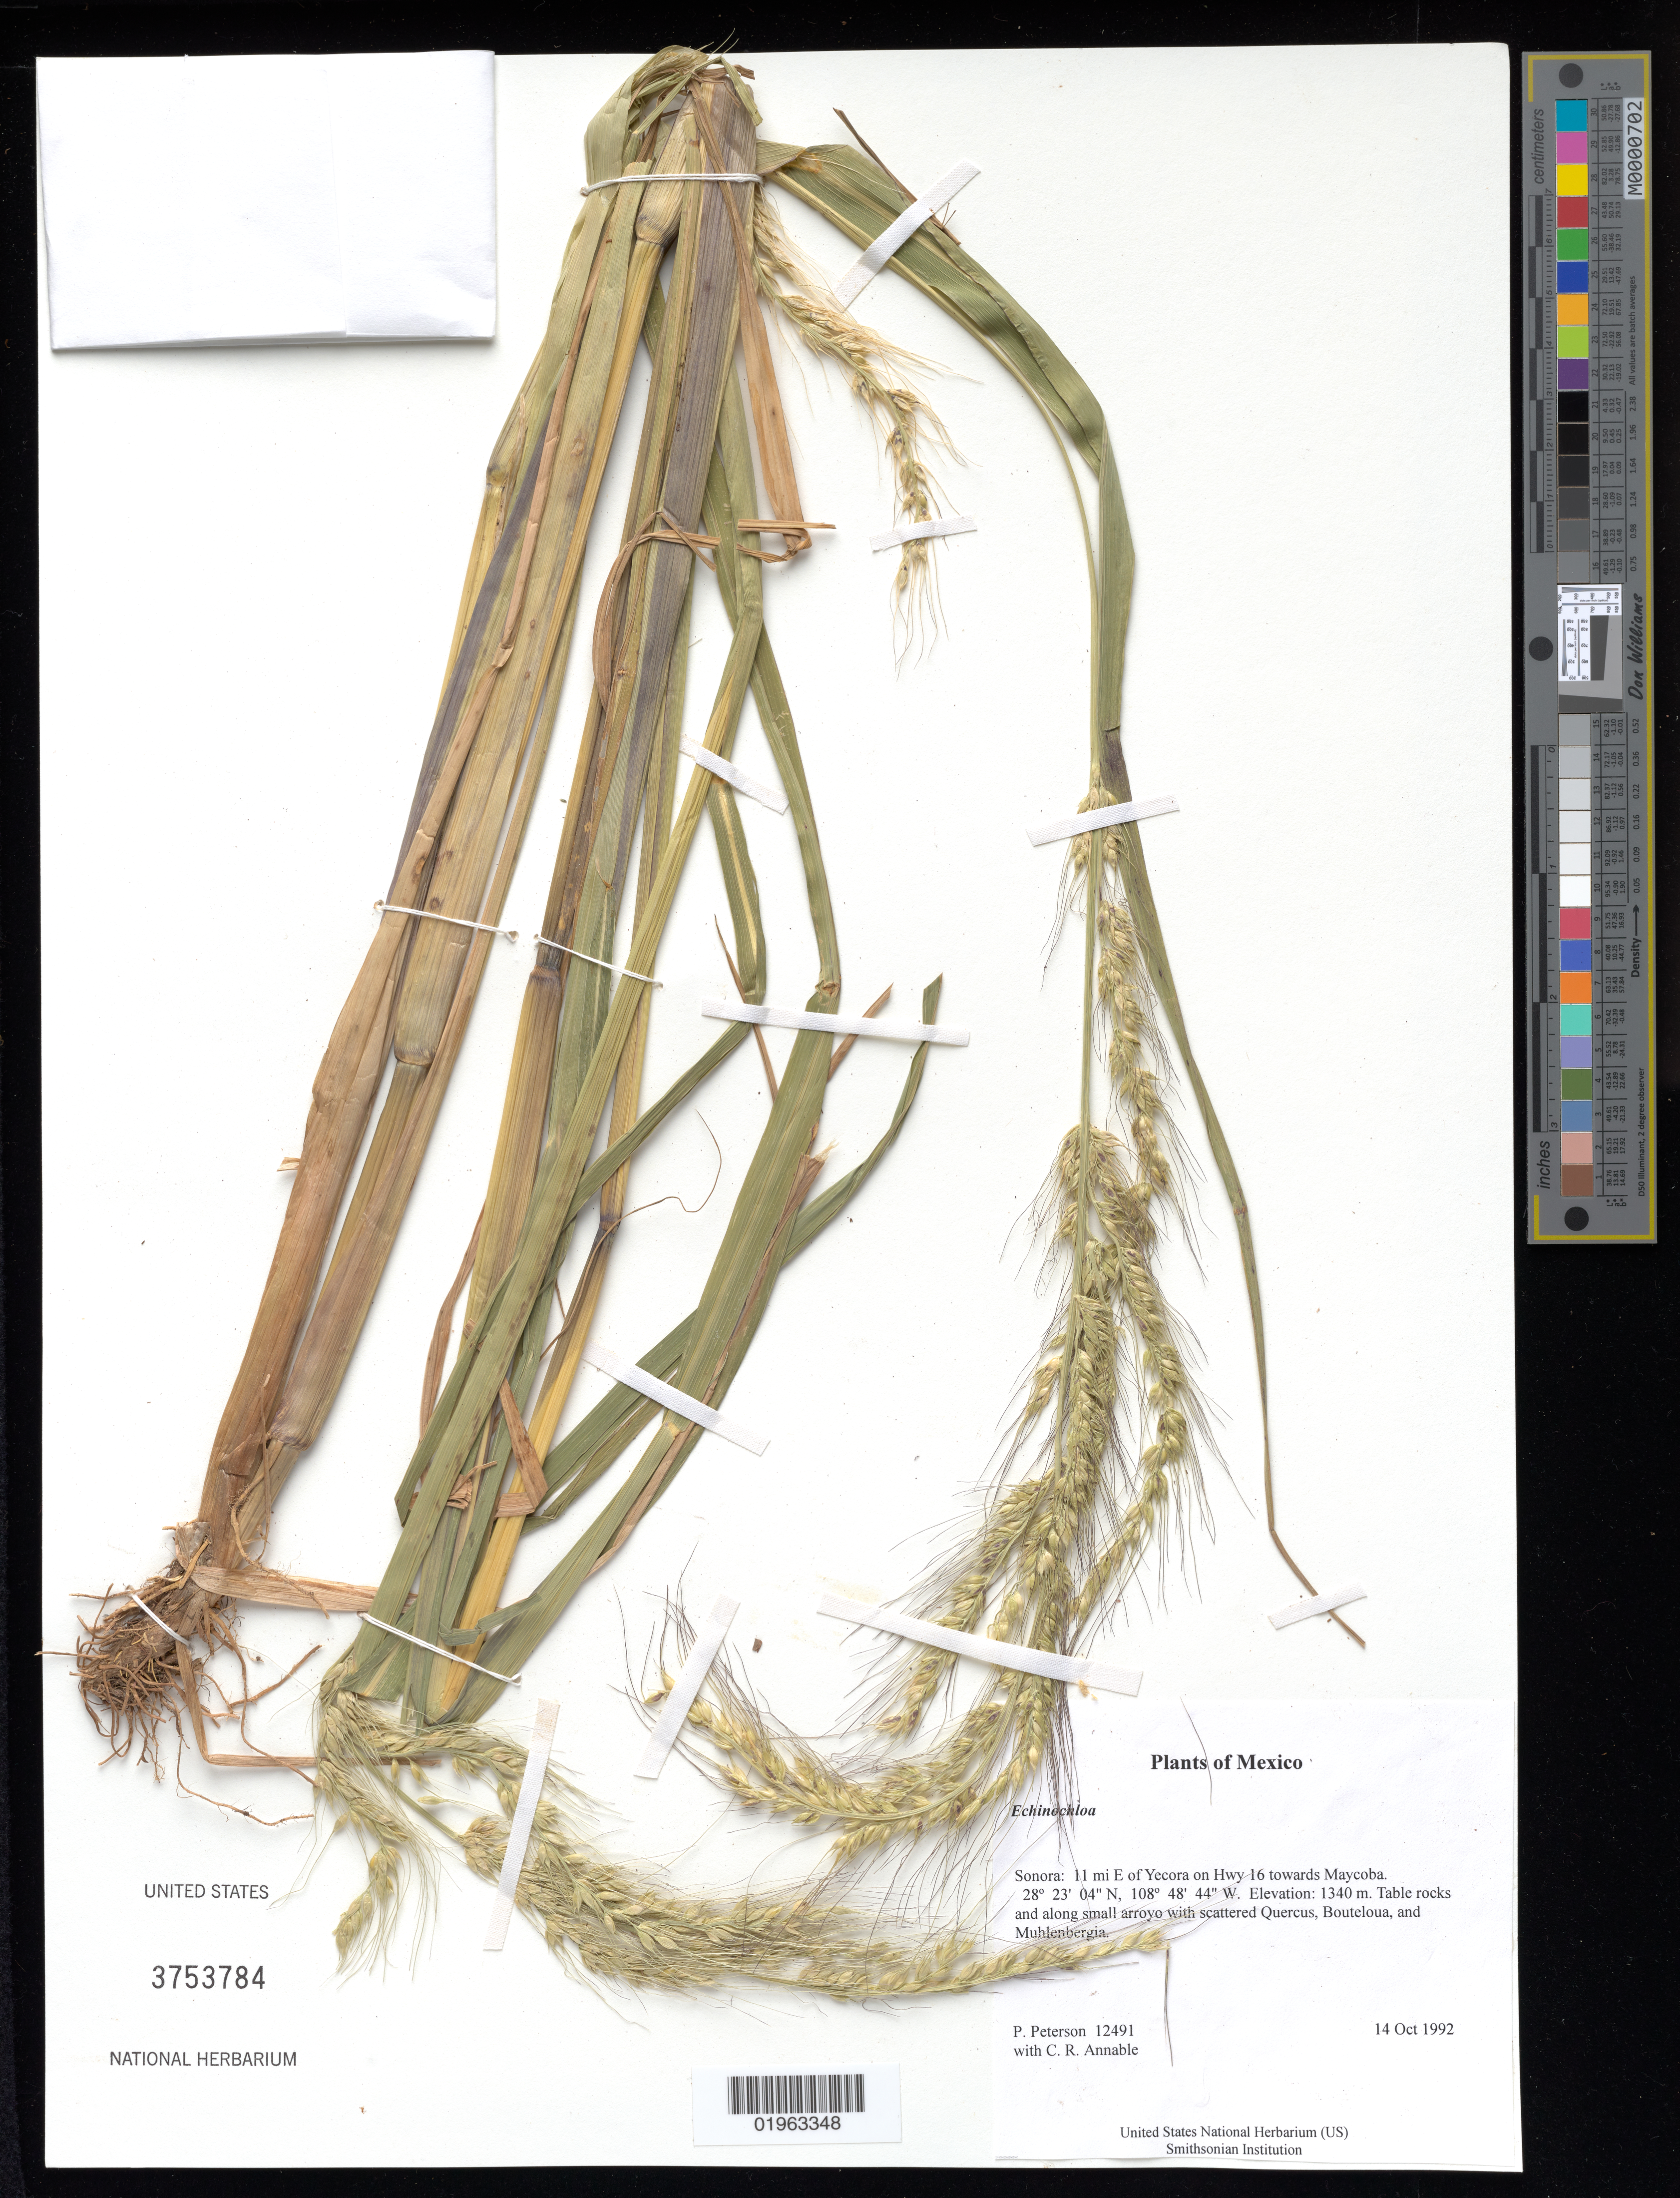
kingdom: Plantae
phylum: Tracheophyta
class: Liliopsida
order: Poales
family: Poaceae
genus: Echinochloa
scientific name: Echinochloa sp.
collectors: P. M. Peterson & C. R. Annable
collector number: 12491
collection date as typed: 14 Oct 1992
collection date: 1992-10-14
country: Mexico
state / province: Sonora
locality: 11 mi E of Yecora on Hwy 16 towards Maycoba.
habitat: Table rocks and along small arroyo with scattered Quercus, Bouteloua, and Muhlenbergia.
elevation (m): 1340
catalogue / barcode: US 3753784